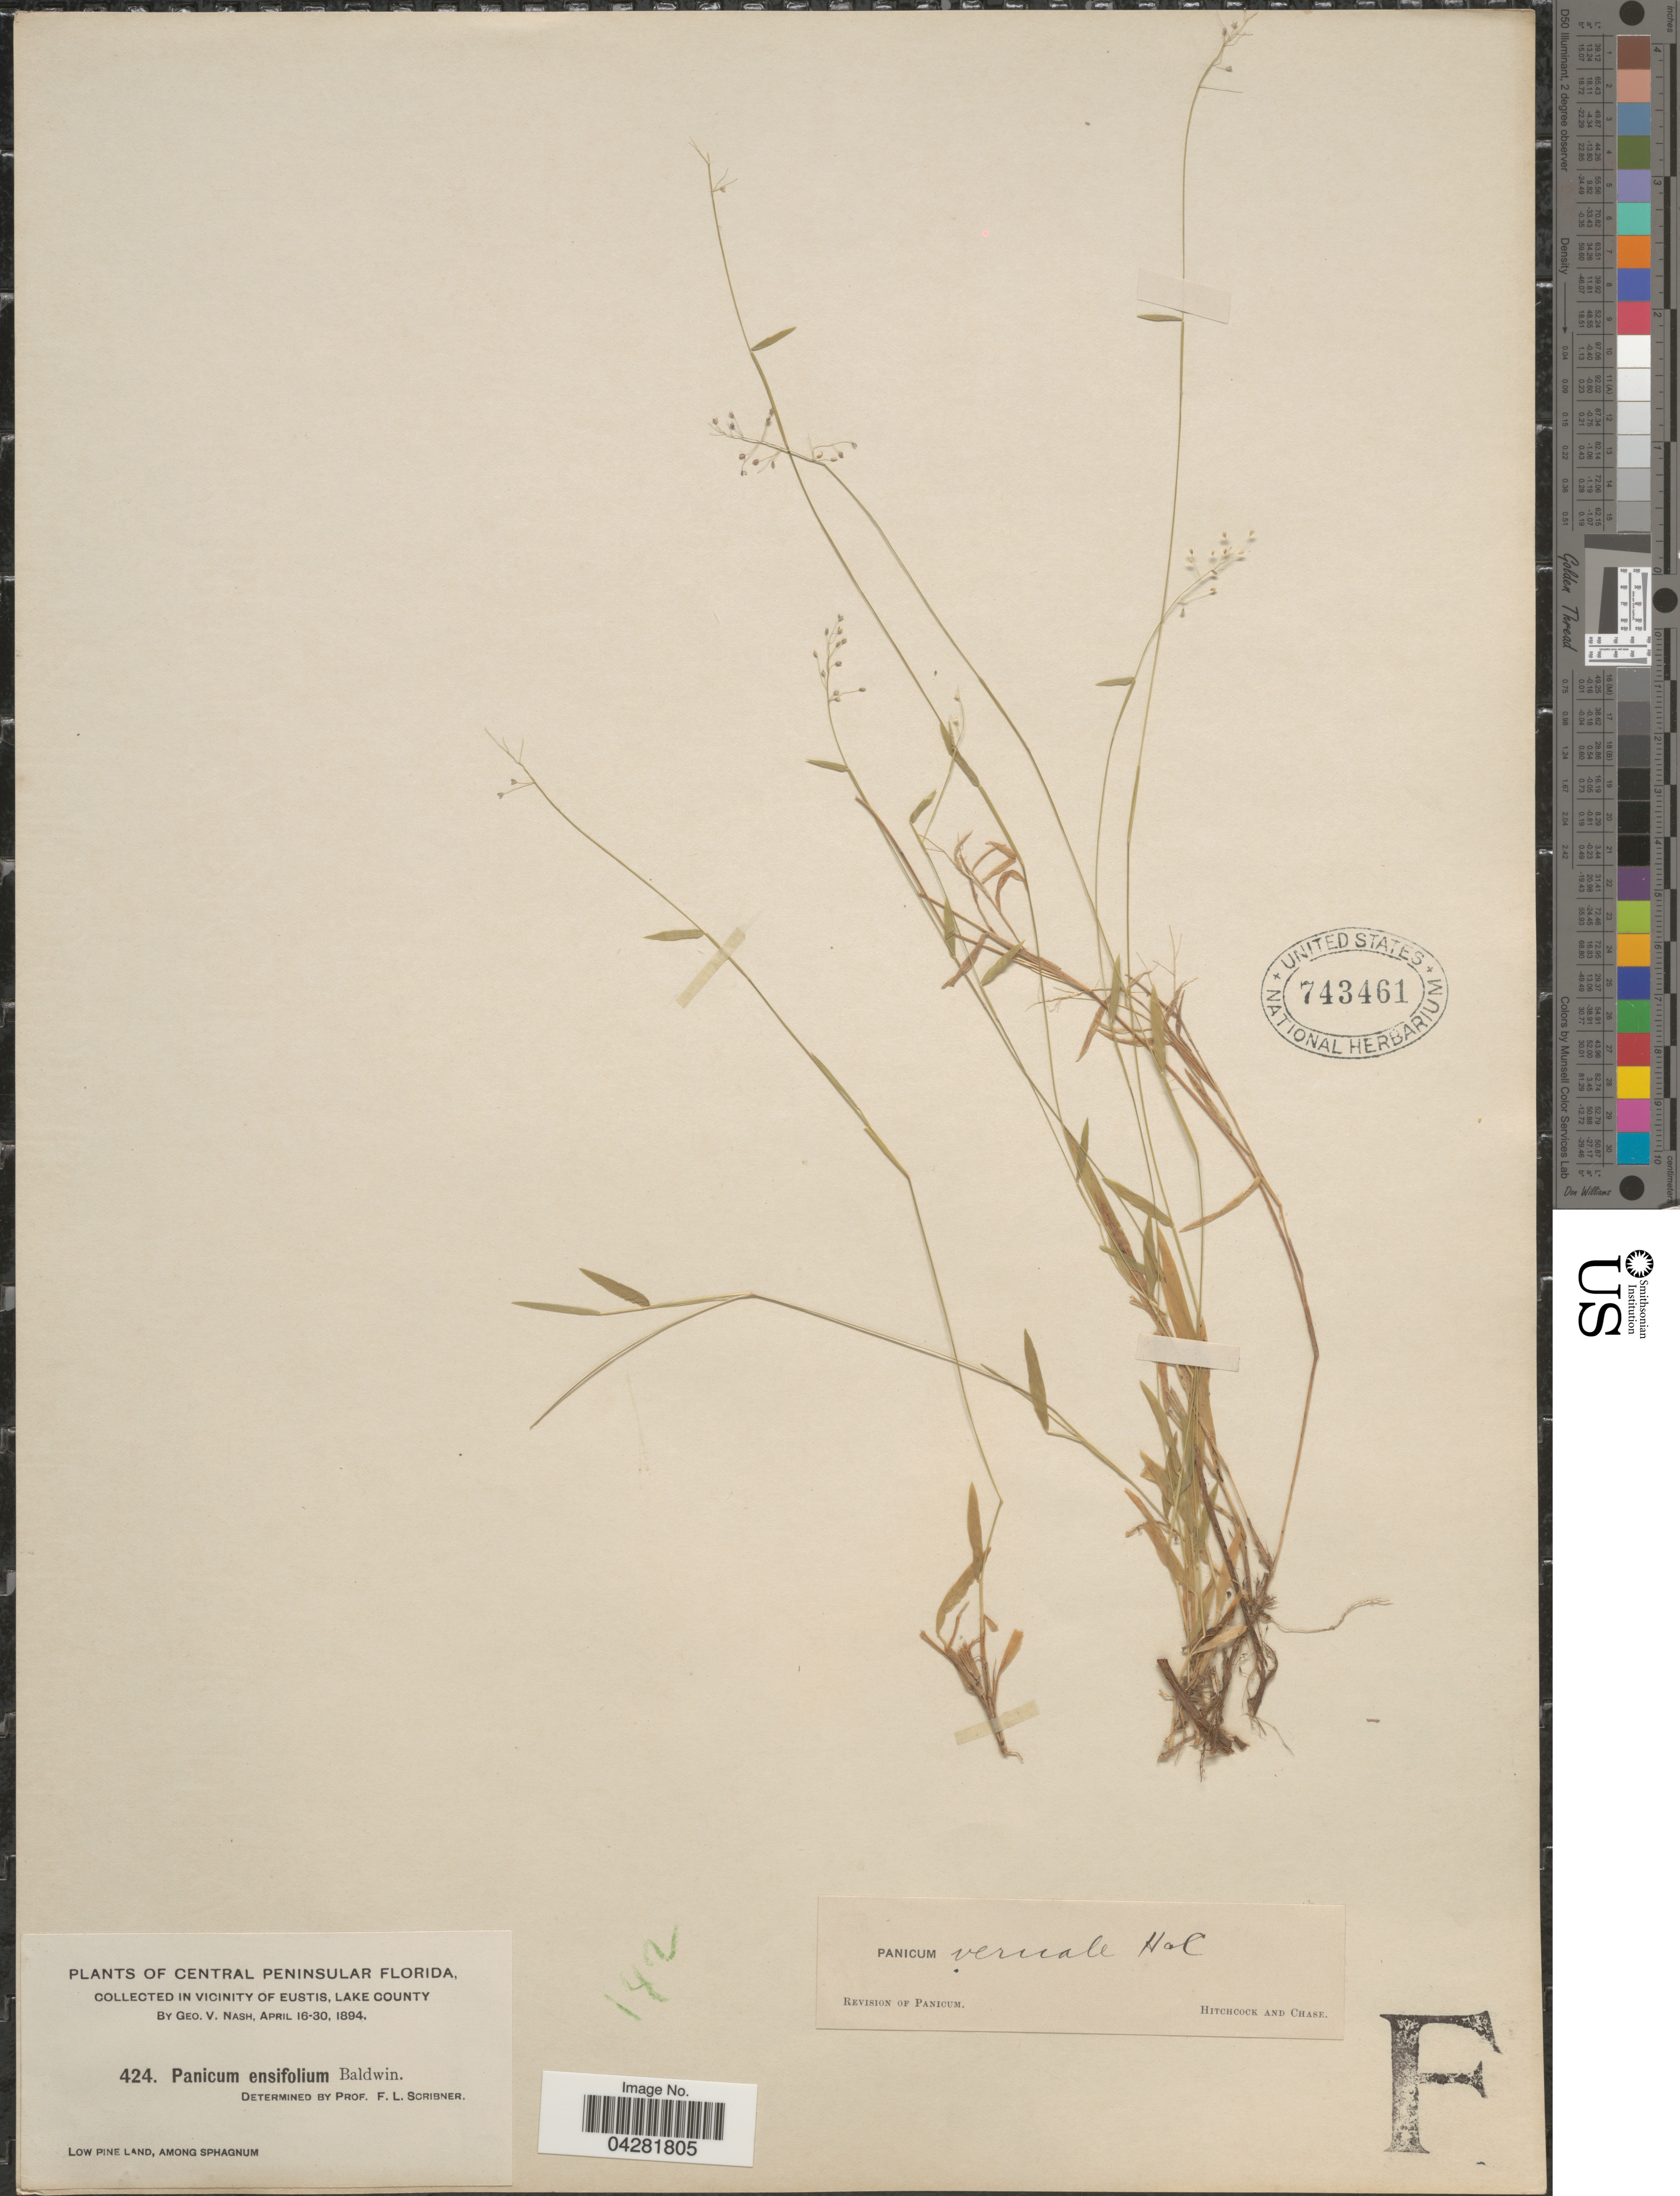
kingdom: Plantae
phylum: Tracheophyta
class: Liliopsida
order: Poales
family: Poaceae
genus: Dichanthelium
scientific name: Dichanthelium ensifolium var. ensifolium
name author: (Baldwin ex Elliot) Gould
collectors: G. V. Nash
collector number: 424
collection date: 1894-04-16/1894-04-30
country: United States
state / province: Florida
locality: Central Peninsular Florida, in vicinity of Eustis, Lake County.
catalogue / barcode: US 743461